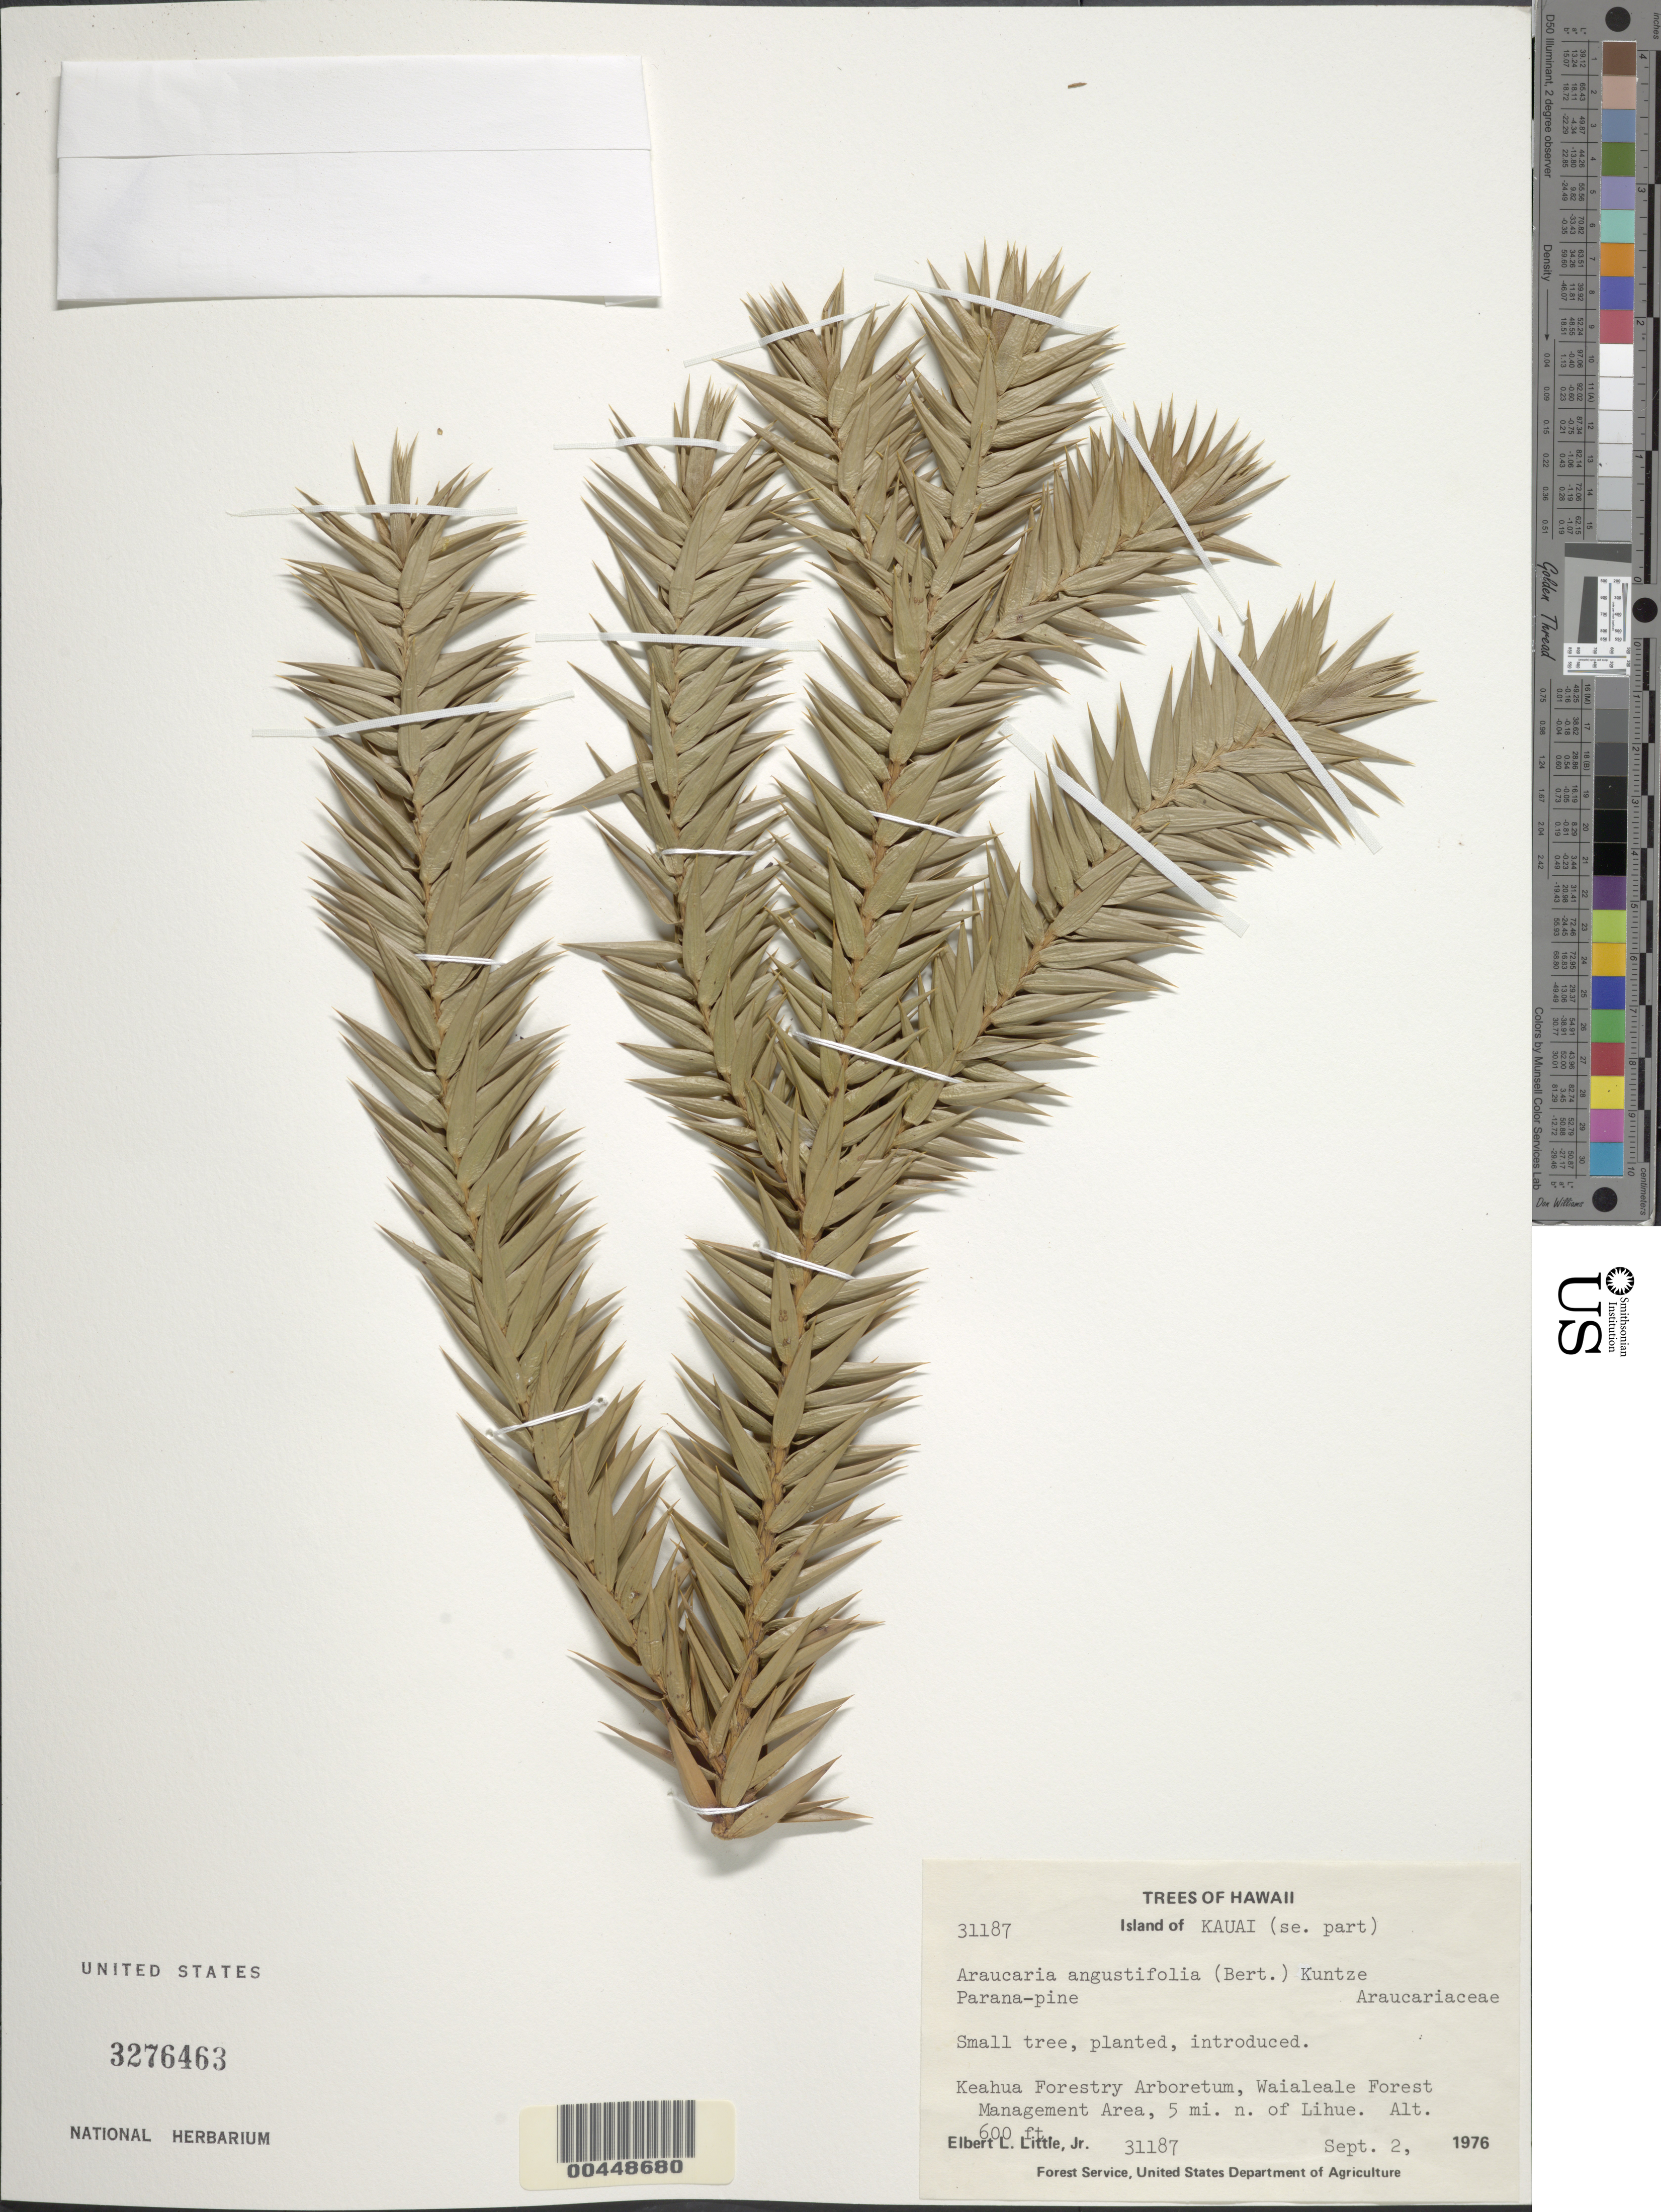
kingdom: Plantae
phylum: Tracheophyta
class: Pinopsida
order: Pinales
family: Araucariaceae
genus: Araucaria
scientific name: Araucaria angustifolia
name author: (Bertol.) Kuntze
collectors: E. L. Little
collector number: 31187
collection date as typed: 2 Sep 1976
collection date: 1976-09-02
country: United States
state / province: Hawaii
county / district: Kauai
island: Kaua'i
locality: SE part of Kauai; Keahua Forestry Arboretum, Waialeale Forest Management Area, 5 mi N of Lihue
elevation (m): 183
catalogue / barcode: US 3276463